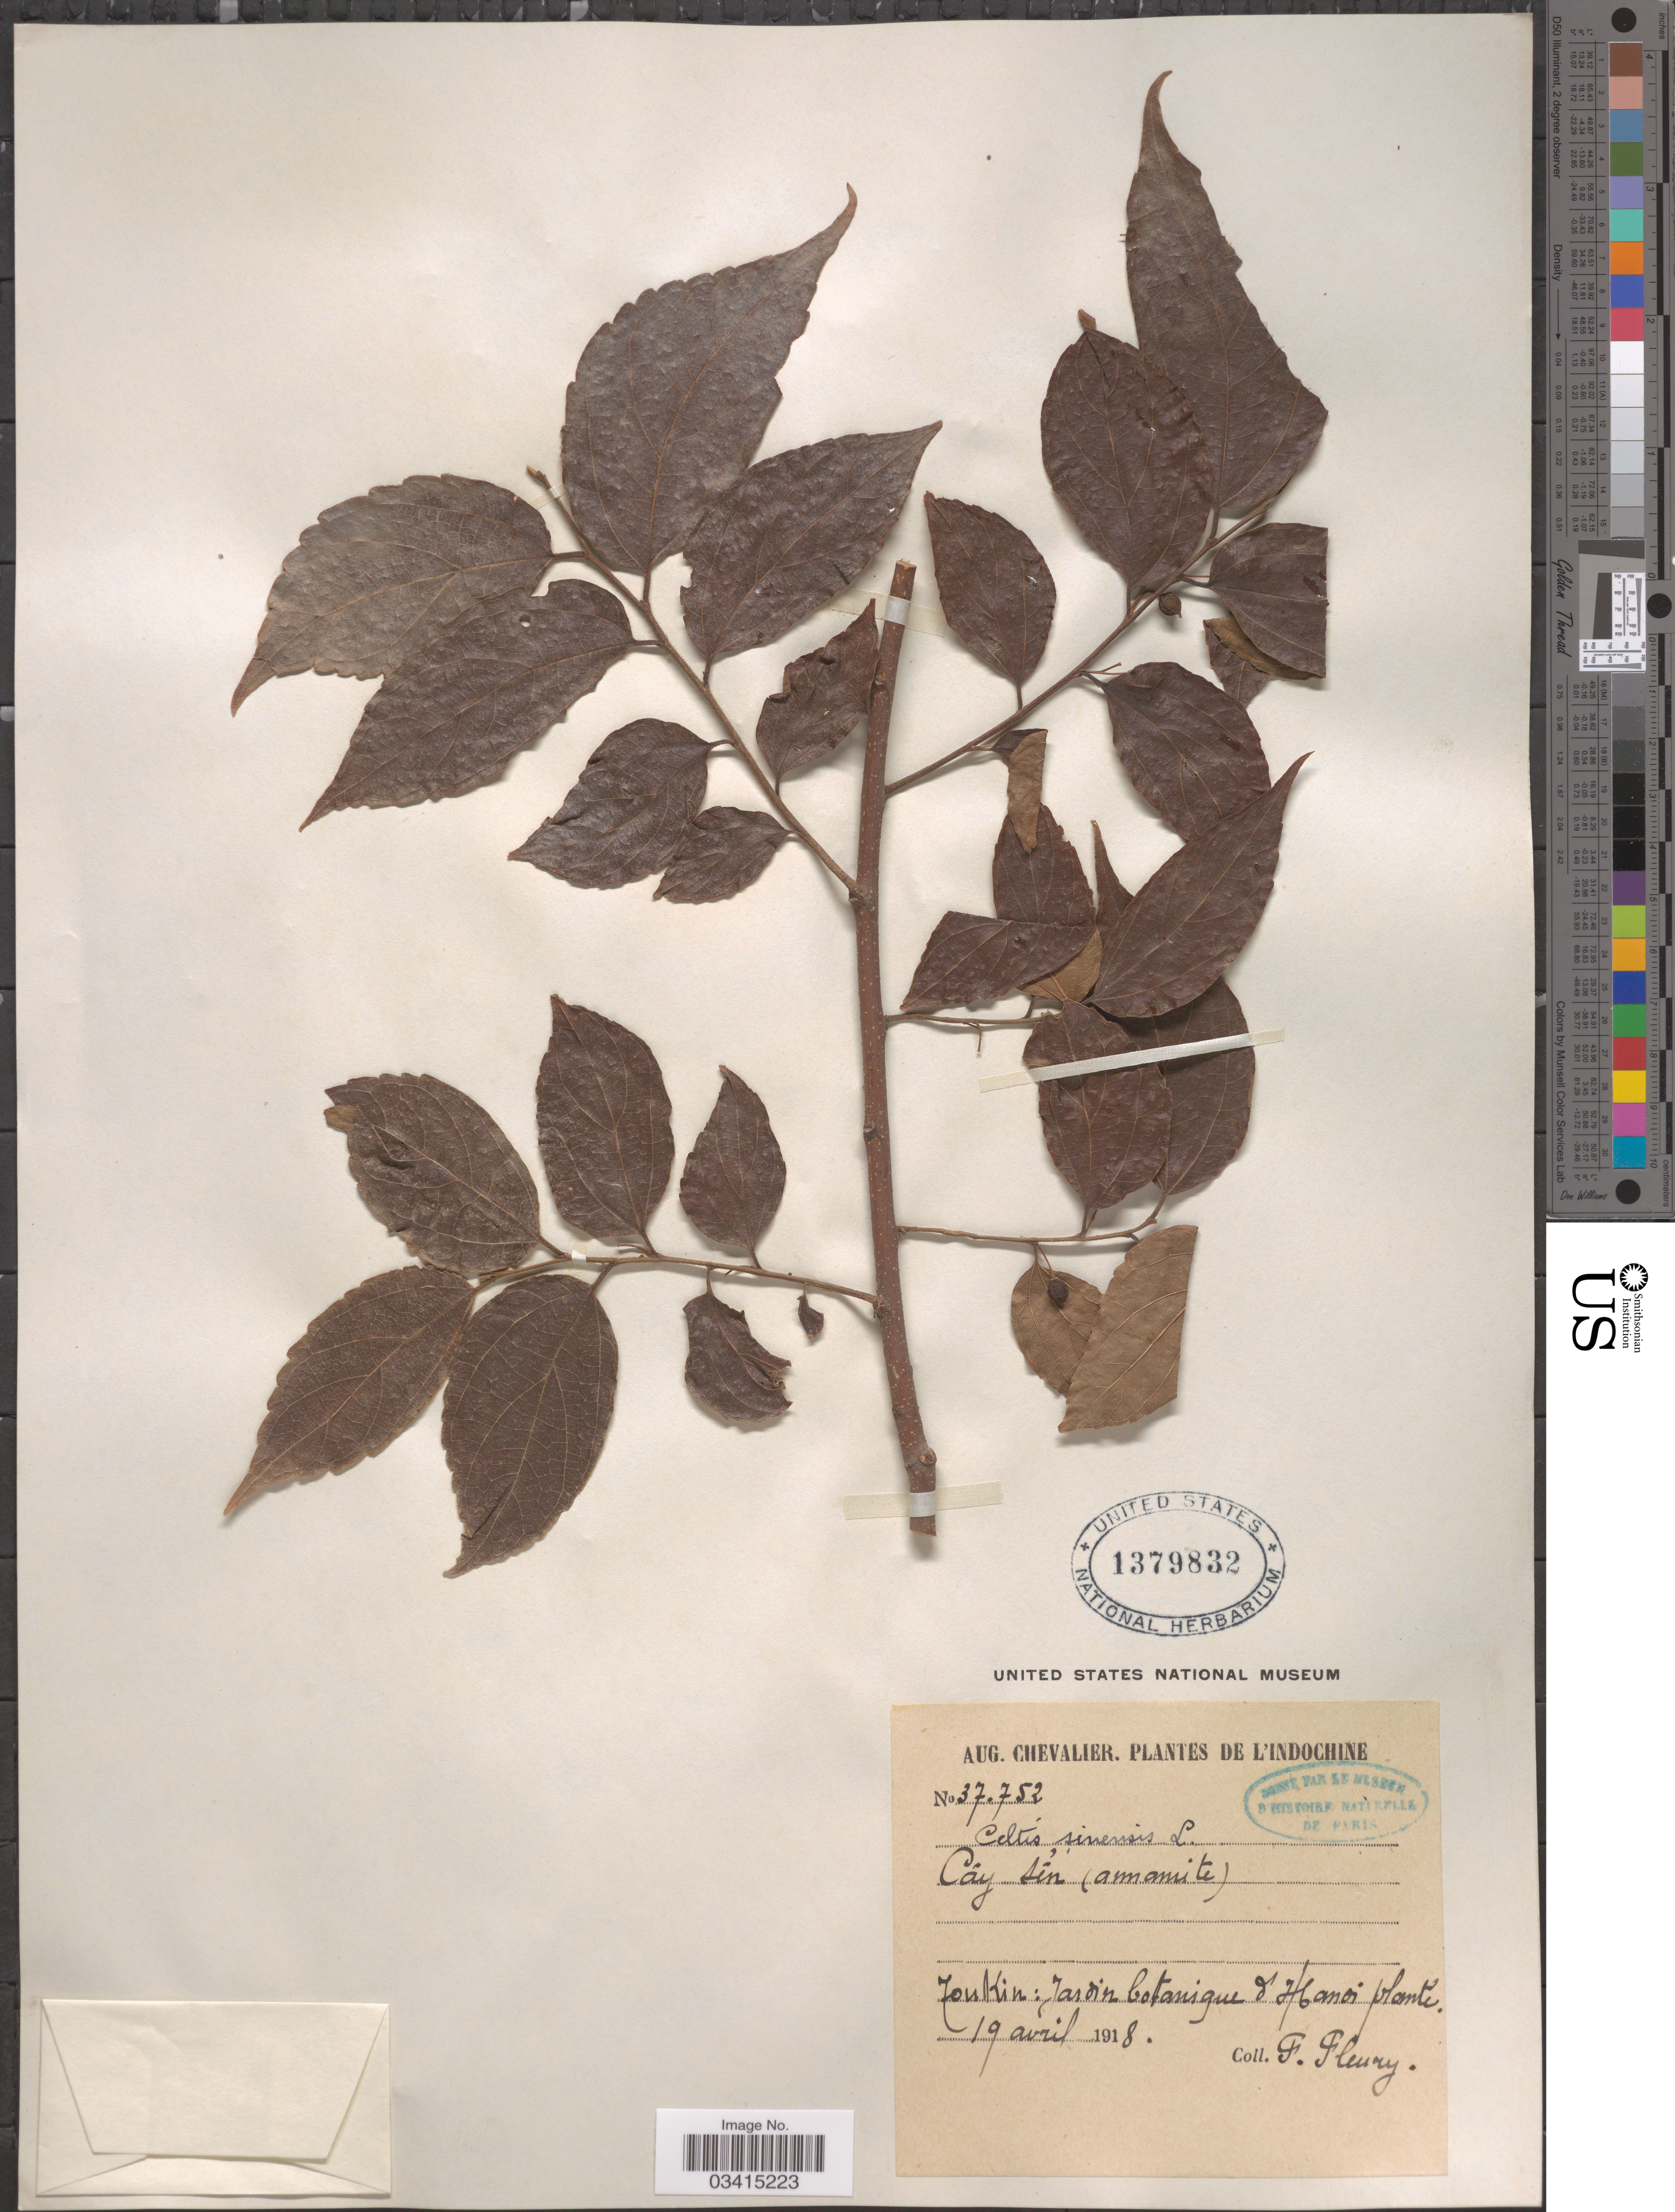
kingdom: Plantae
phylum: Tracheophyta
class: Magnoliopsida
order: Rosales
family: Cannabaceae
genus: Celtis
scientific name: Celtis sinensis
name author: Pers.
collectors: F. Fleury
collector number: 37752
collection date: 1918-04-19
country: Vietnam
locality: Indochine. Cáy sín (annamite). Tonkin: Jardin botanique d' Hanoi plante.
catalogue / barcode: US 1379832